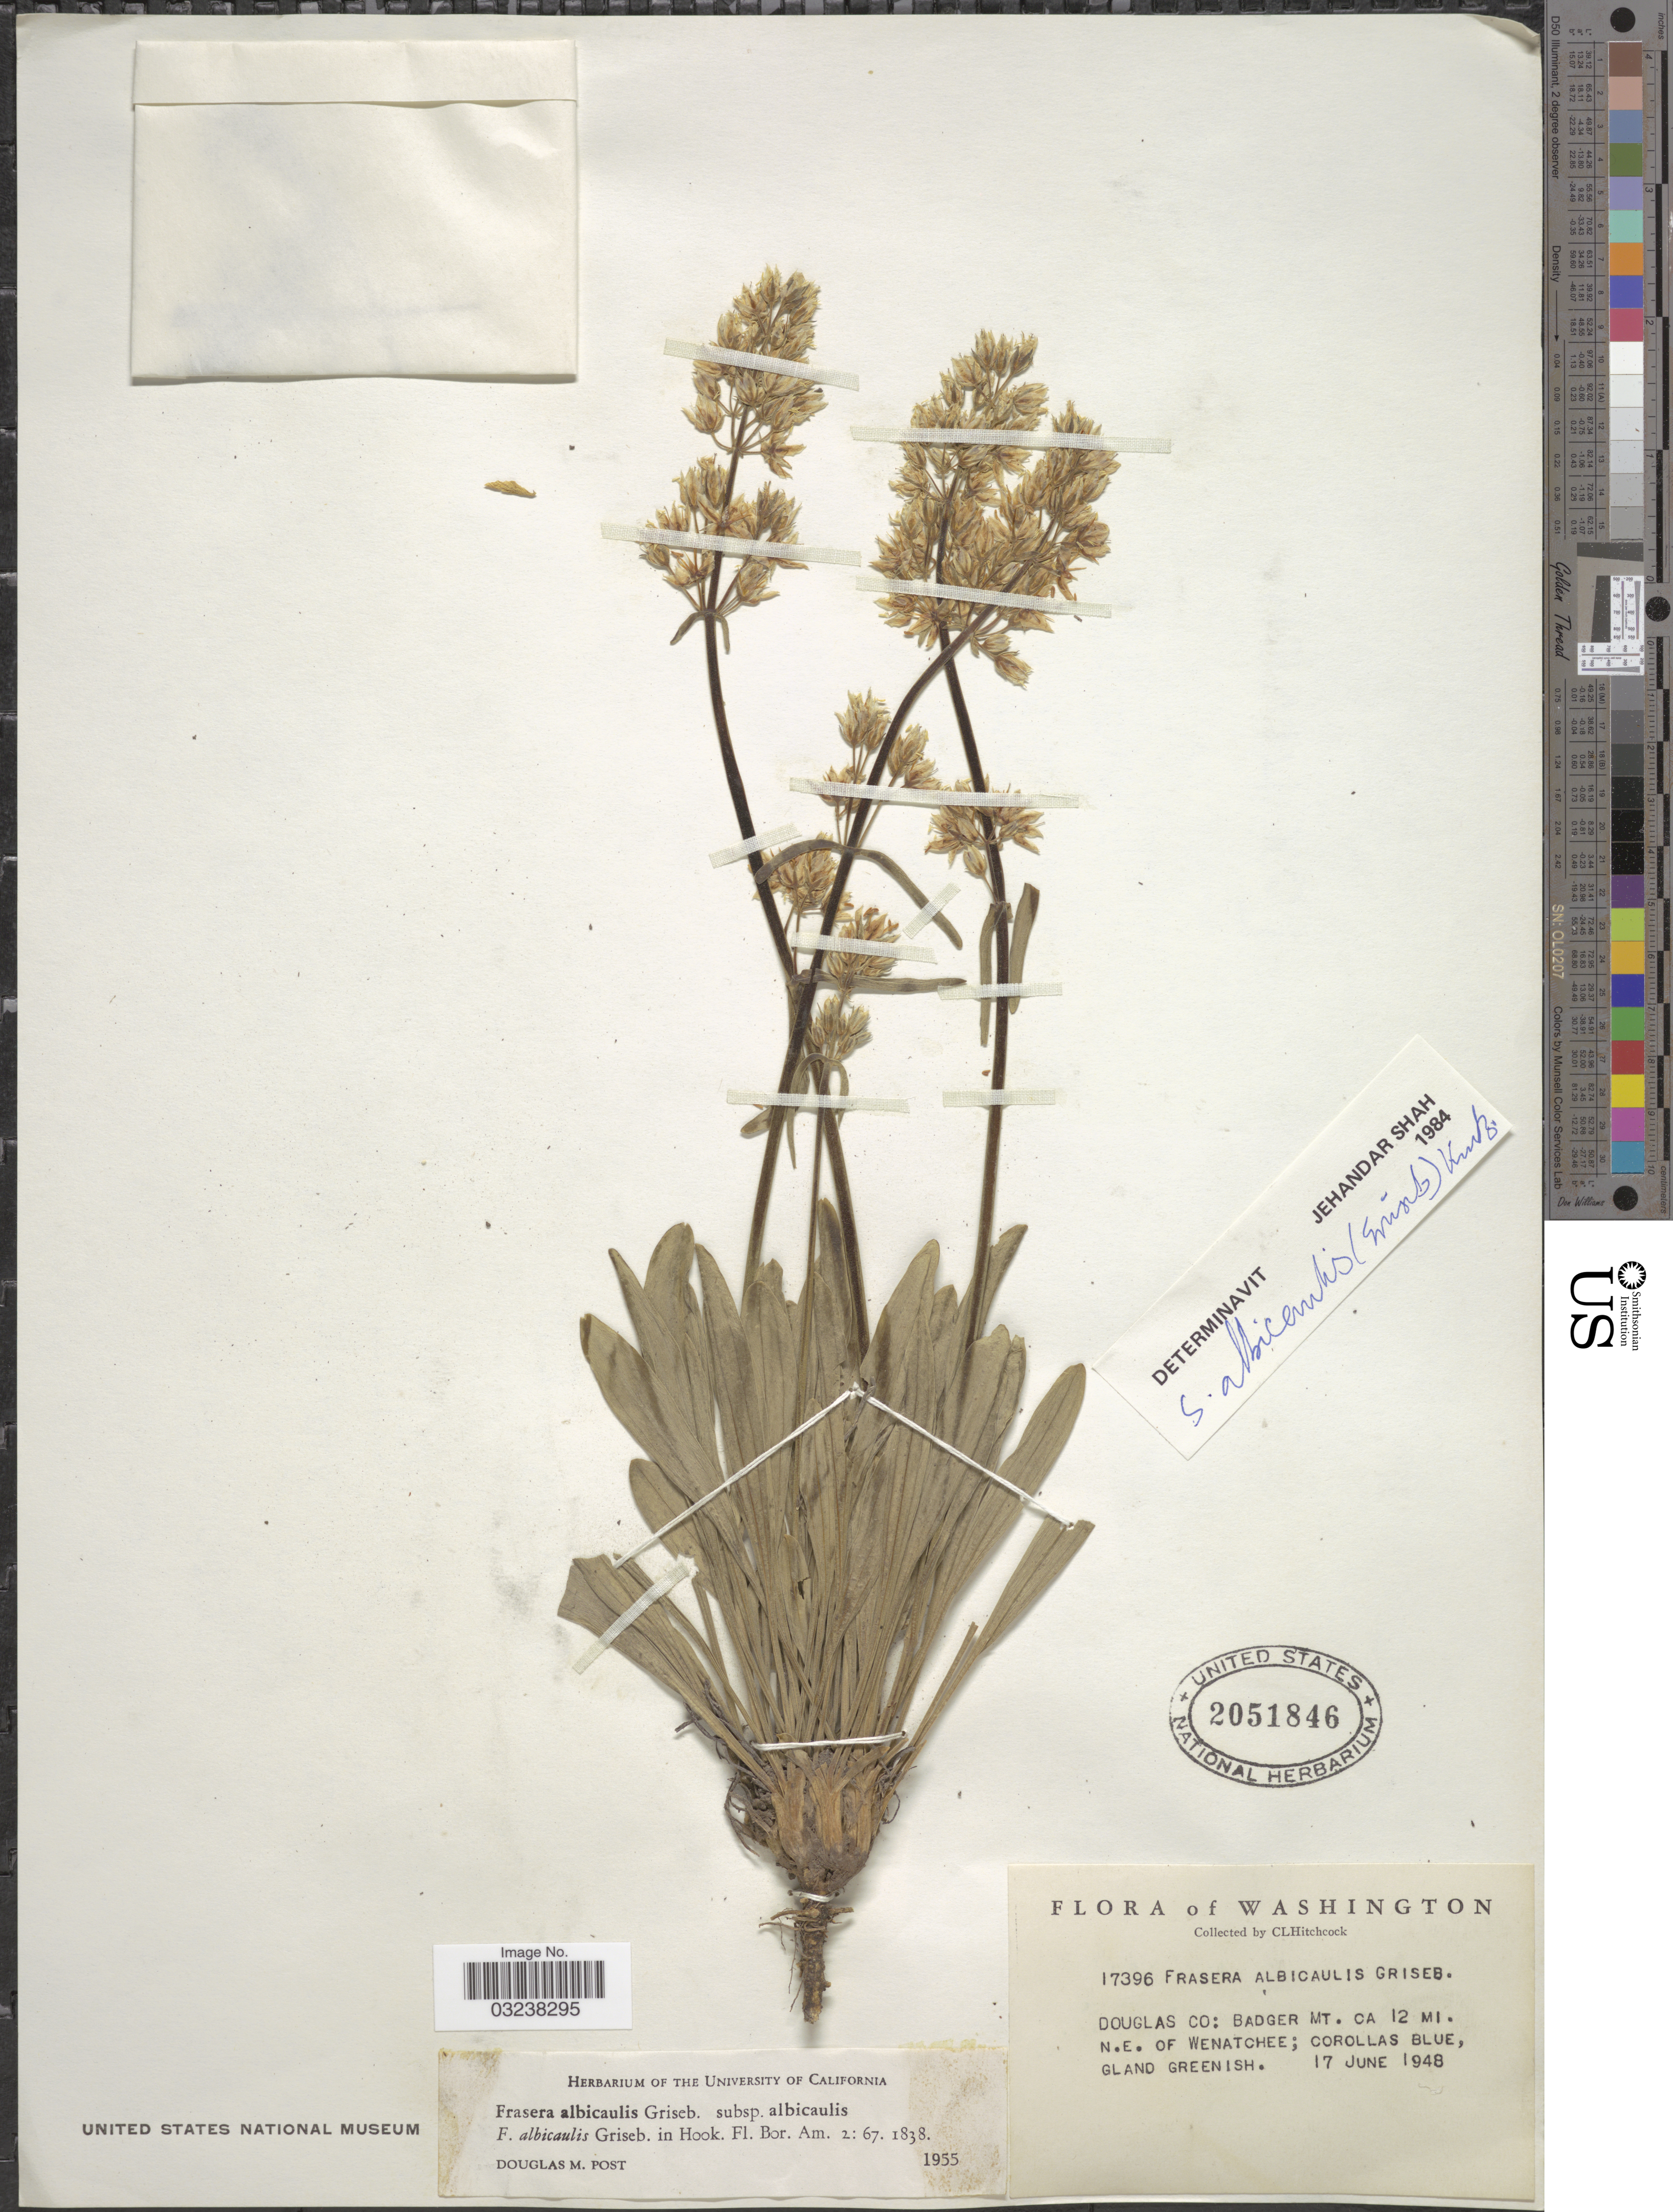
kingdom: Plantae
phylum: Tracheophyta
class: Magnoliopsida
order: Gentianales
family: Gentianaceae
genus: Swertia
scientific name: Swertia albicaulis var. albicaulis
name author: (Griseb.) Douglas ex Kuntze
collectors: C. L. Hitchcock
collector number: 17396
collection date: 1948-06-17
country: United States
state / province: Washington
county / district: Douglas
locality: Douglas Co: Badger Mt. ca 12 mi. N. E. of Wenatchee.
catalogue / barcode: US 2051846